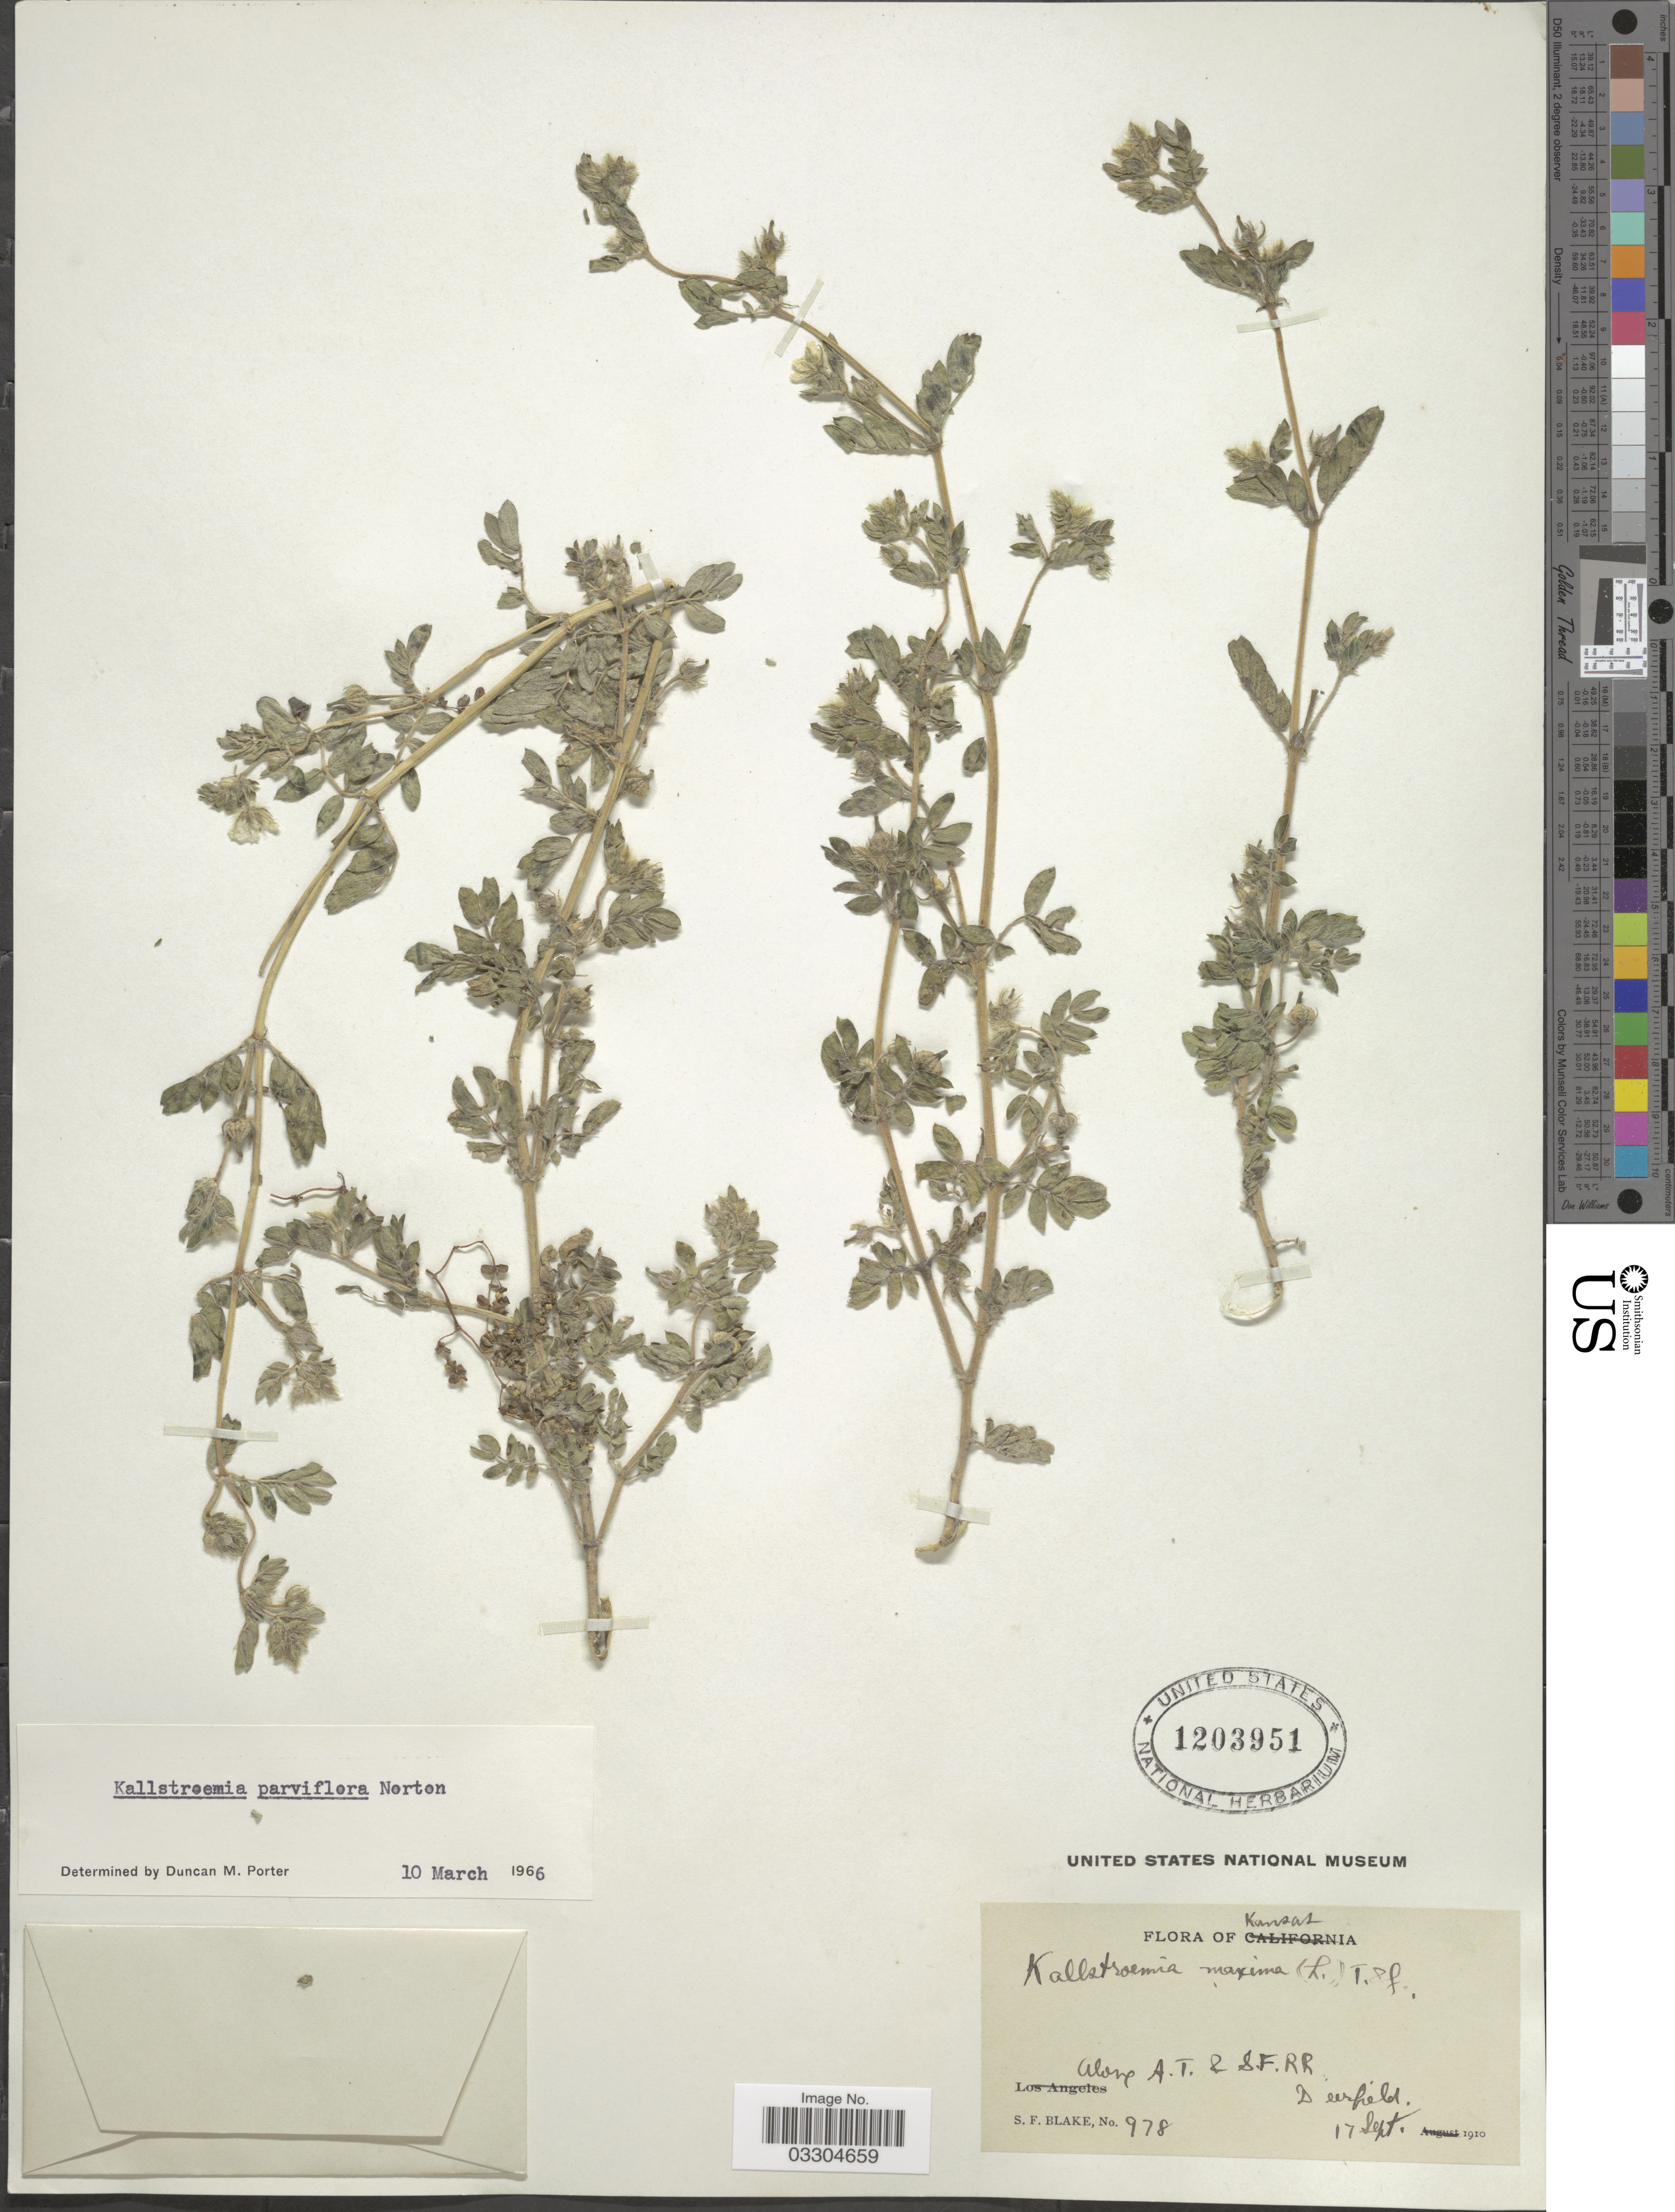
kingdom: Plantae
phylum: Tracheophyta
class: Magnoliopsida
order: Zygophyllales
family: Zygophyllaceae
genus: Kallstroemia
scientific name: Kallstroemia parviflora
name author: Norton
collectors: S. Blake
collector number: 978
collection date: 1910-09-17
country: United States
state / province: Kansas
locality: Along A.T. & S.F.R.R. Deerfield.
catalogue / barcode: US 1203951